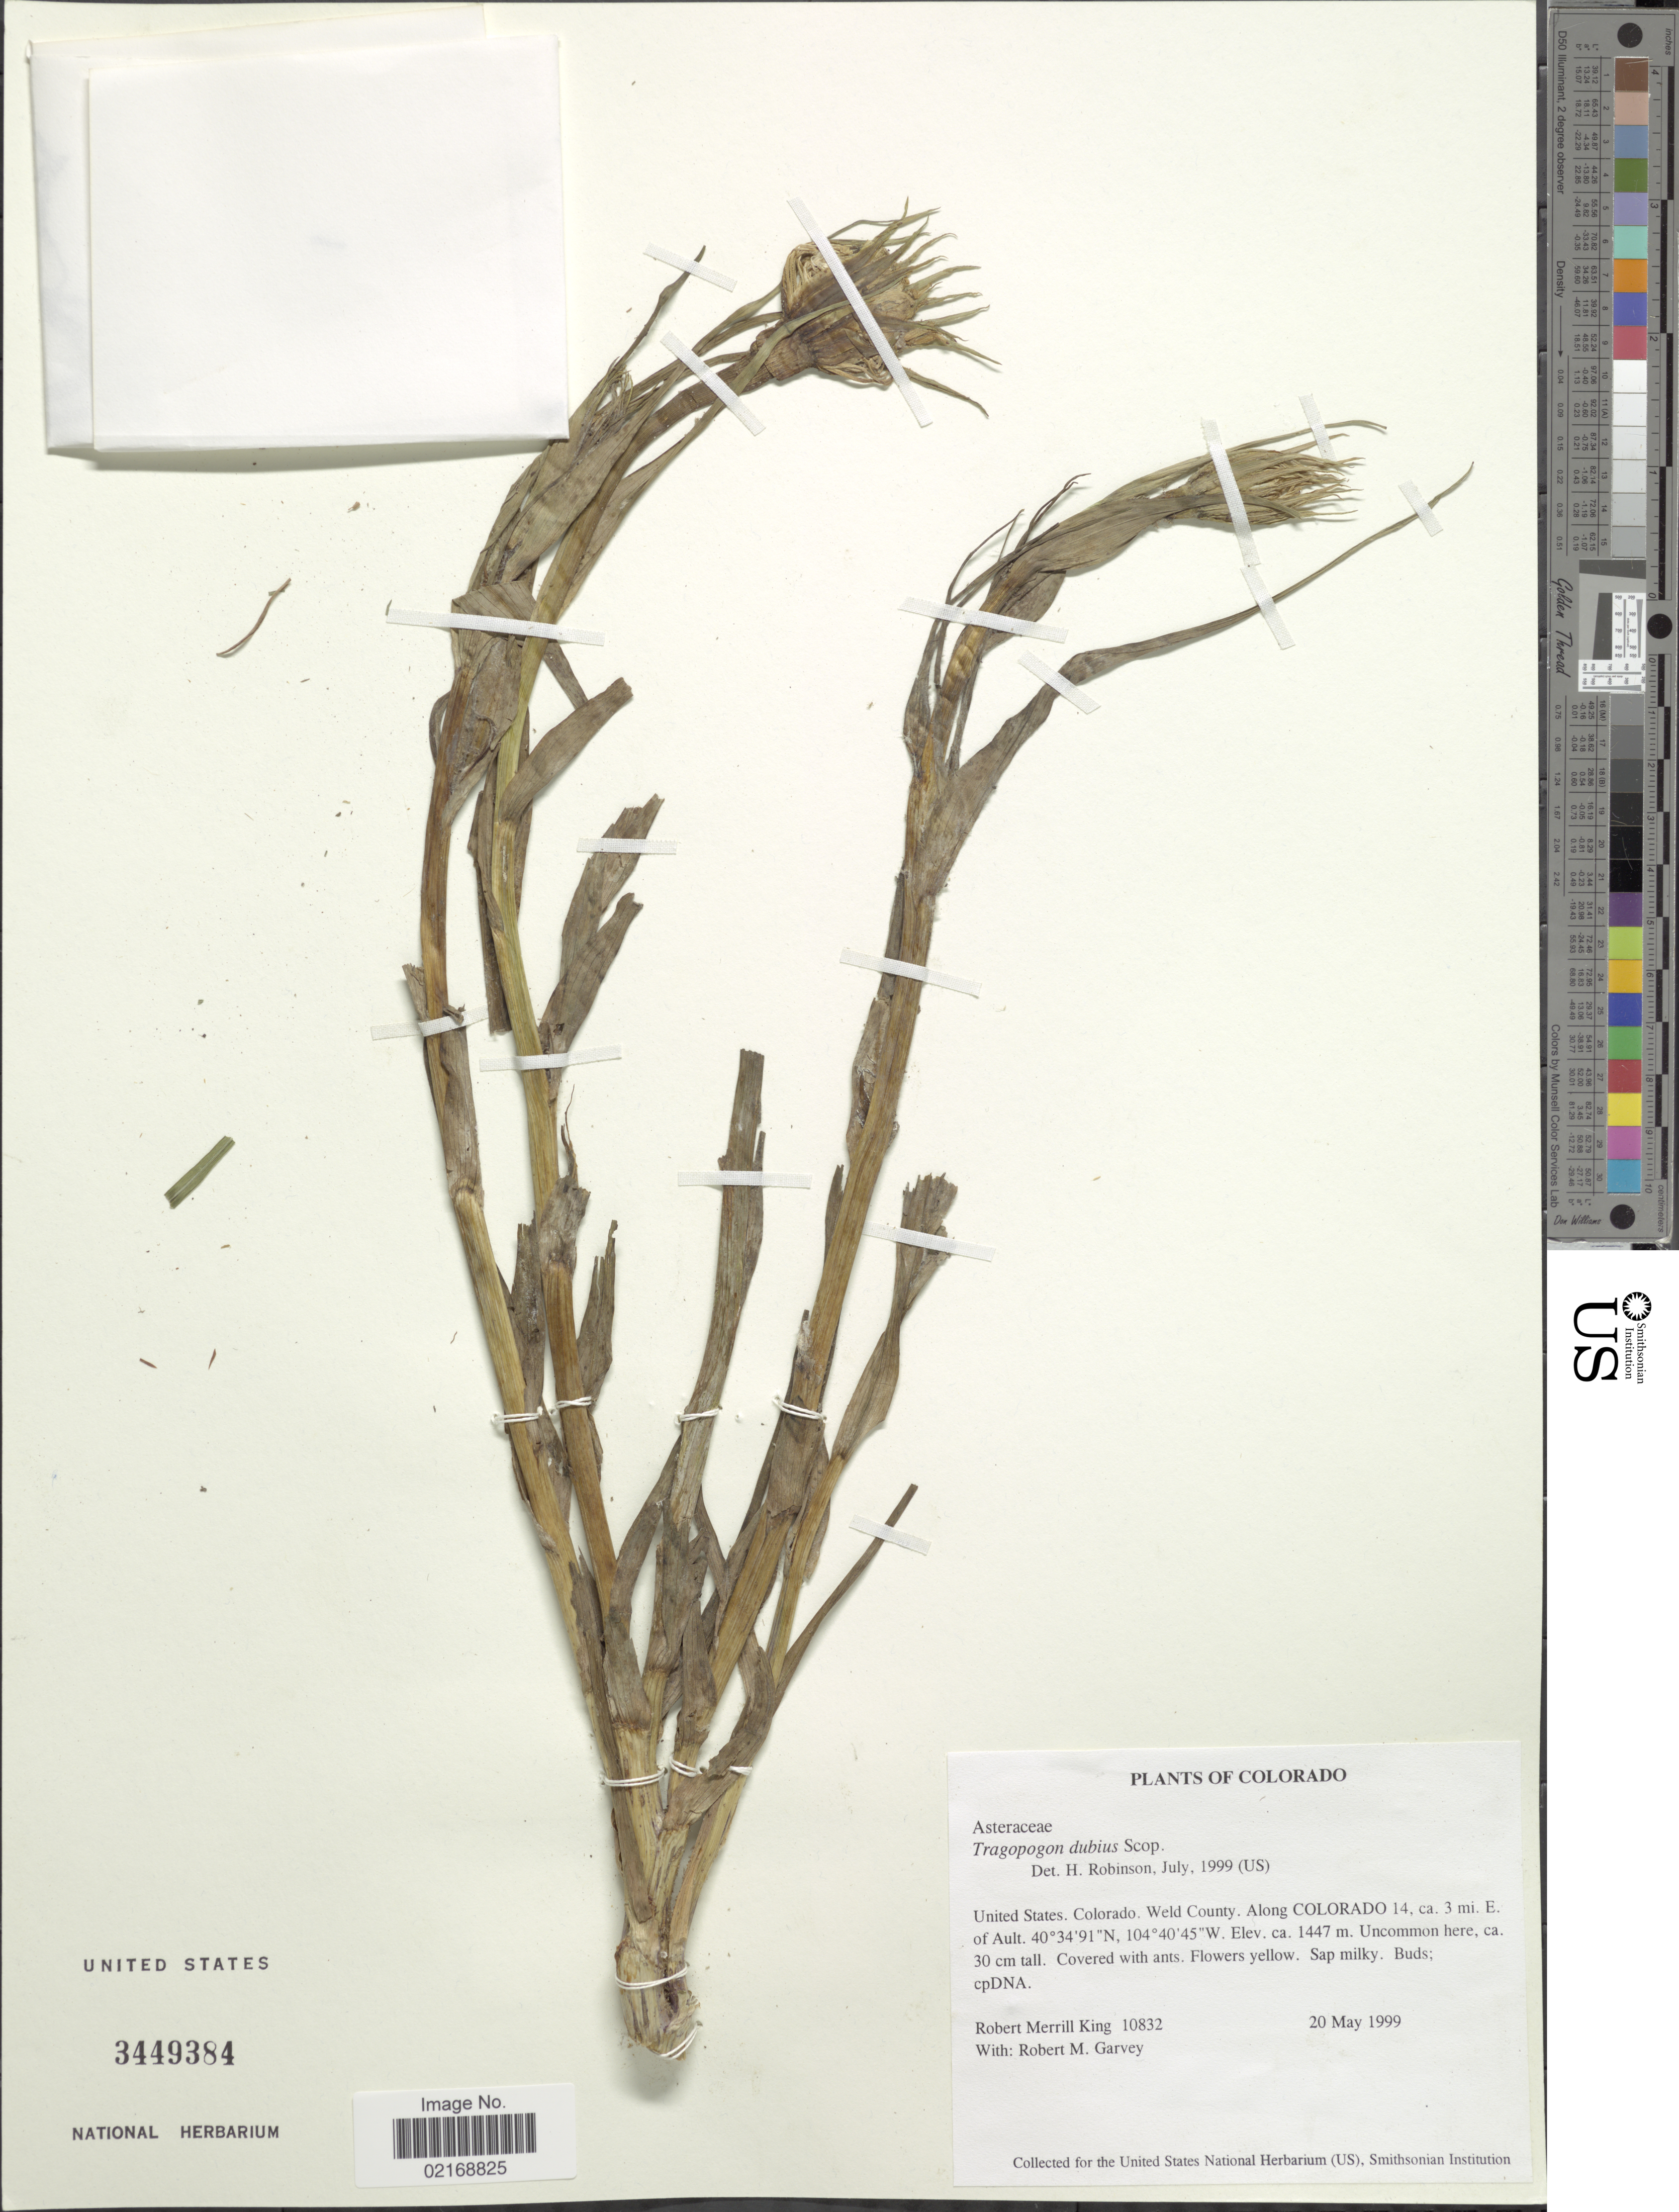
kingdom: Plantae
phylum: Tracheophyta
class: Magnoliopsida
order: Asterales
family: Asteraceae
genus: Tragopogon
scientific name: Tragopogon dubius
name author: Scop.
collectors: R. M. King & R. Garvey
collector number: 10832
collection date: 1999-05-20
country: United States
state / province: Colorado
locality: Weld County. Along Colorado 14, ca. 3 mi. E. of Ault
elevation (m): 1447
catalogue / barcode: US 3449384